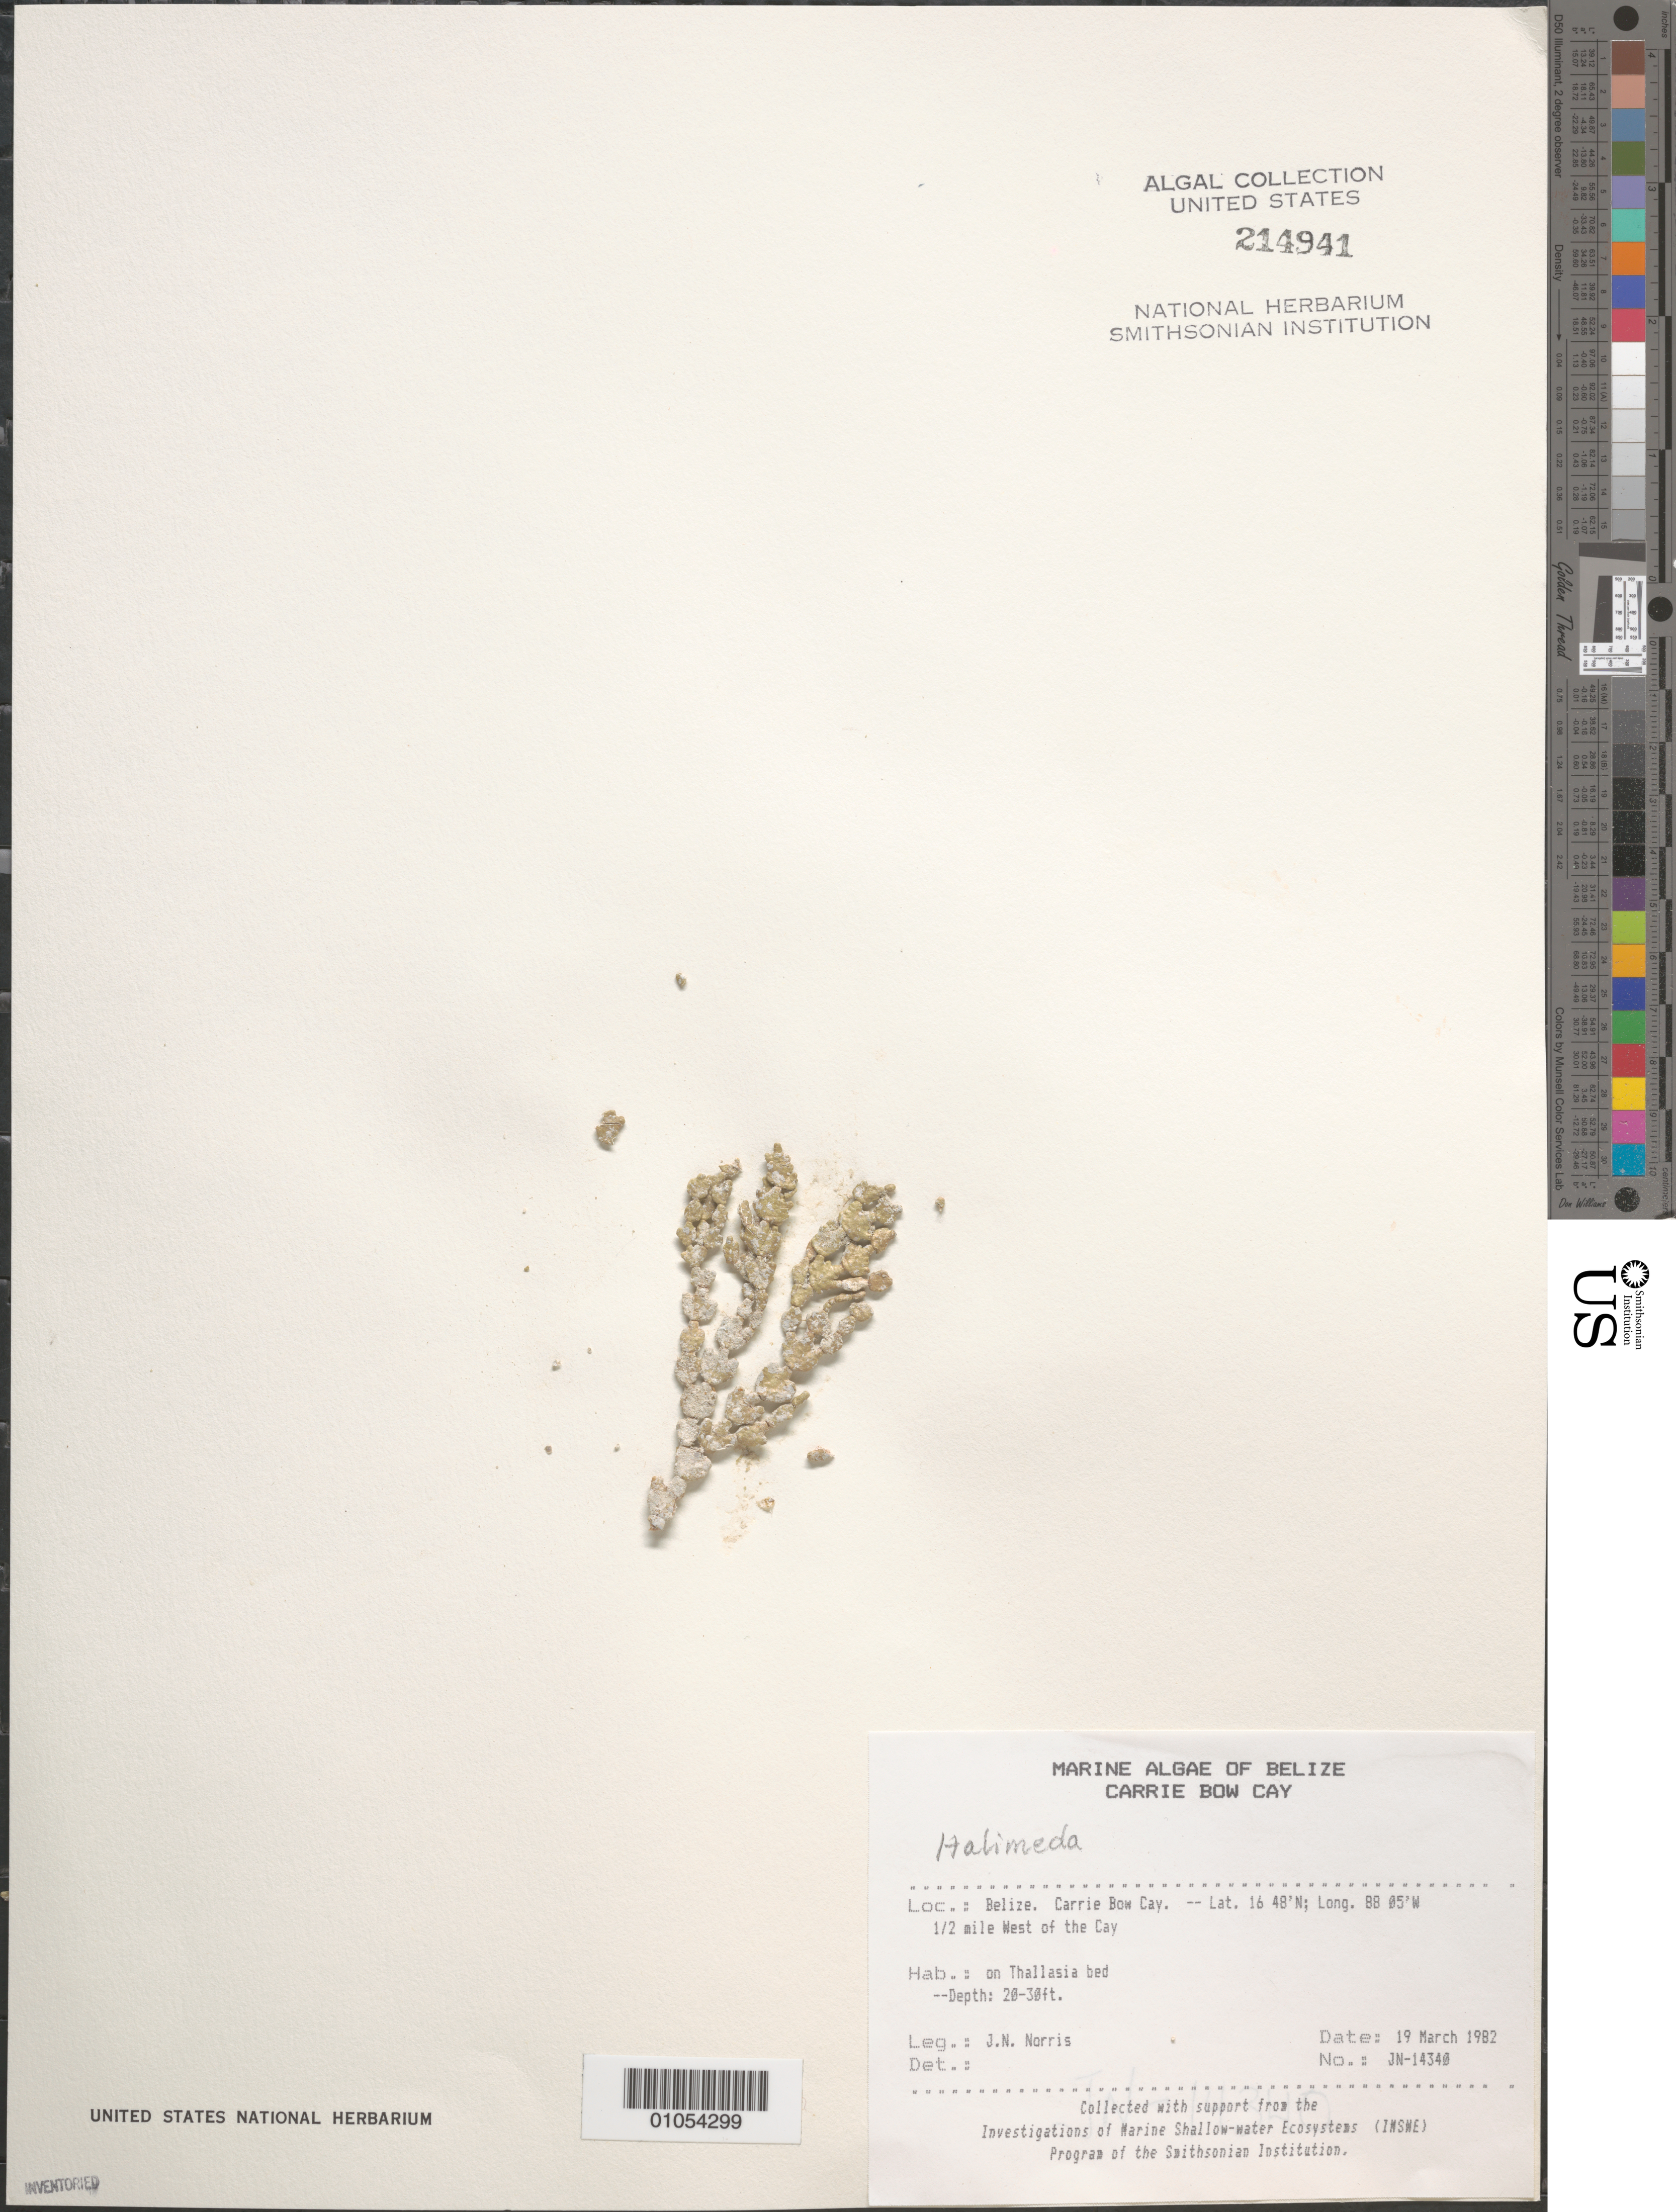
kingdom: Plantae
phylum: Chlorophyta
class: Ulvophyceae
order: Bryopsidales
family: Halimedaceae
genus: Halimeda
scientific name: Halimeda sp.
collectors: J. N. Norris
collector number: JN-14340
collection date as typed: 19 Mar 1982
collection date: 1982-03-19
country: Belize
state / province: Stann Creek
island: Carrie Bow Cay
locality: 1/2 mile west of Carrie Bow Cay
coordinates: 16 48'N, 88 05'W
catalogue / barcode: US 214941